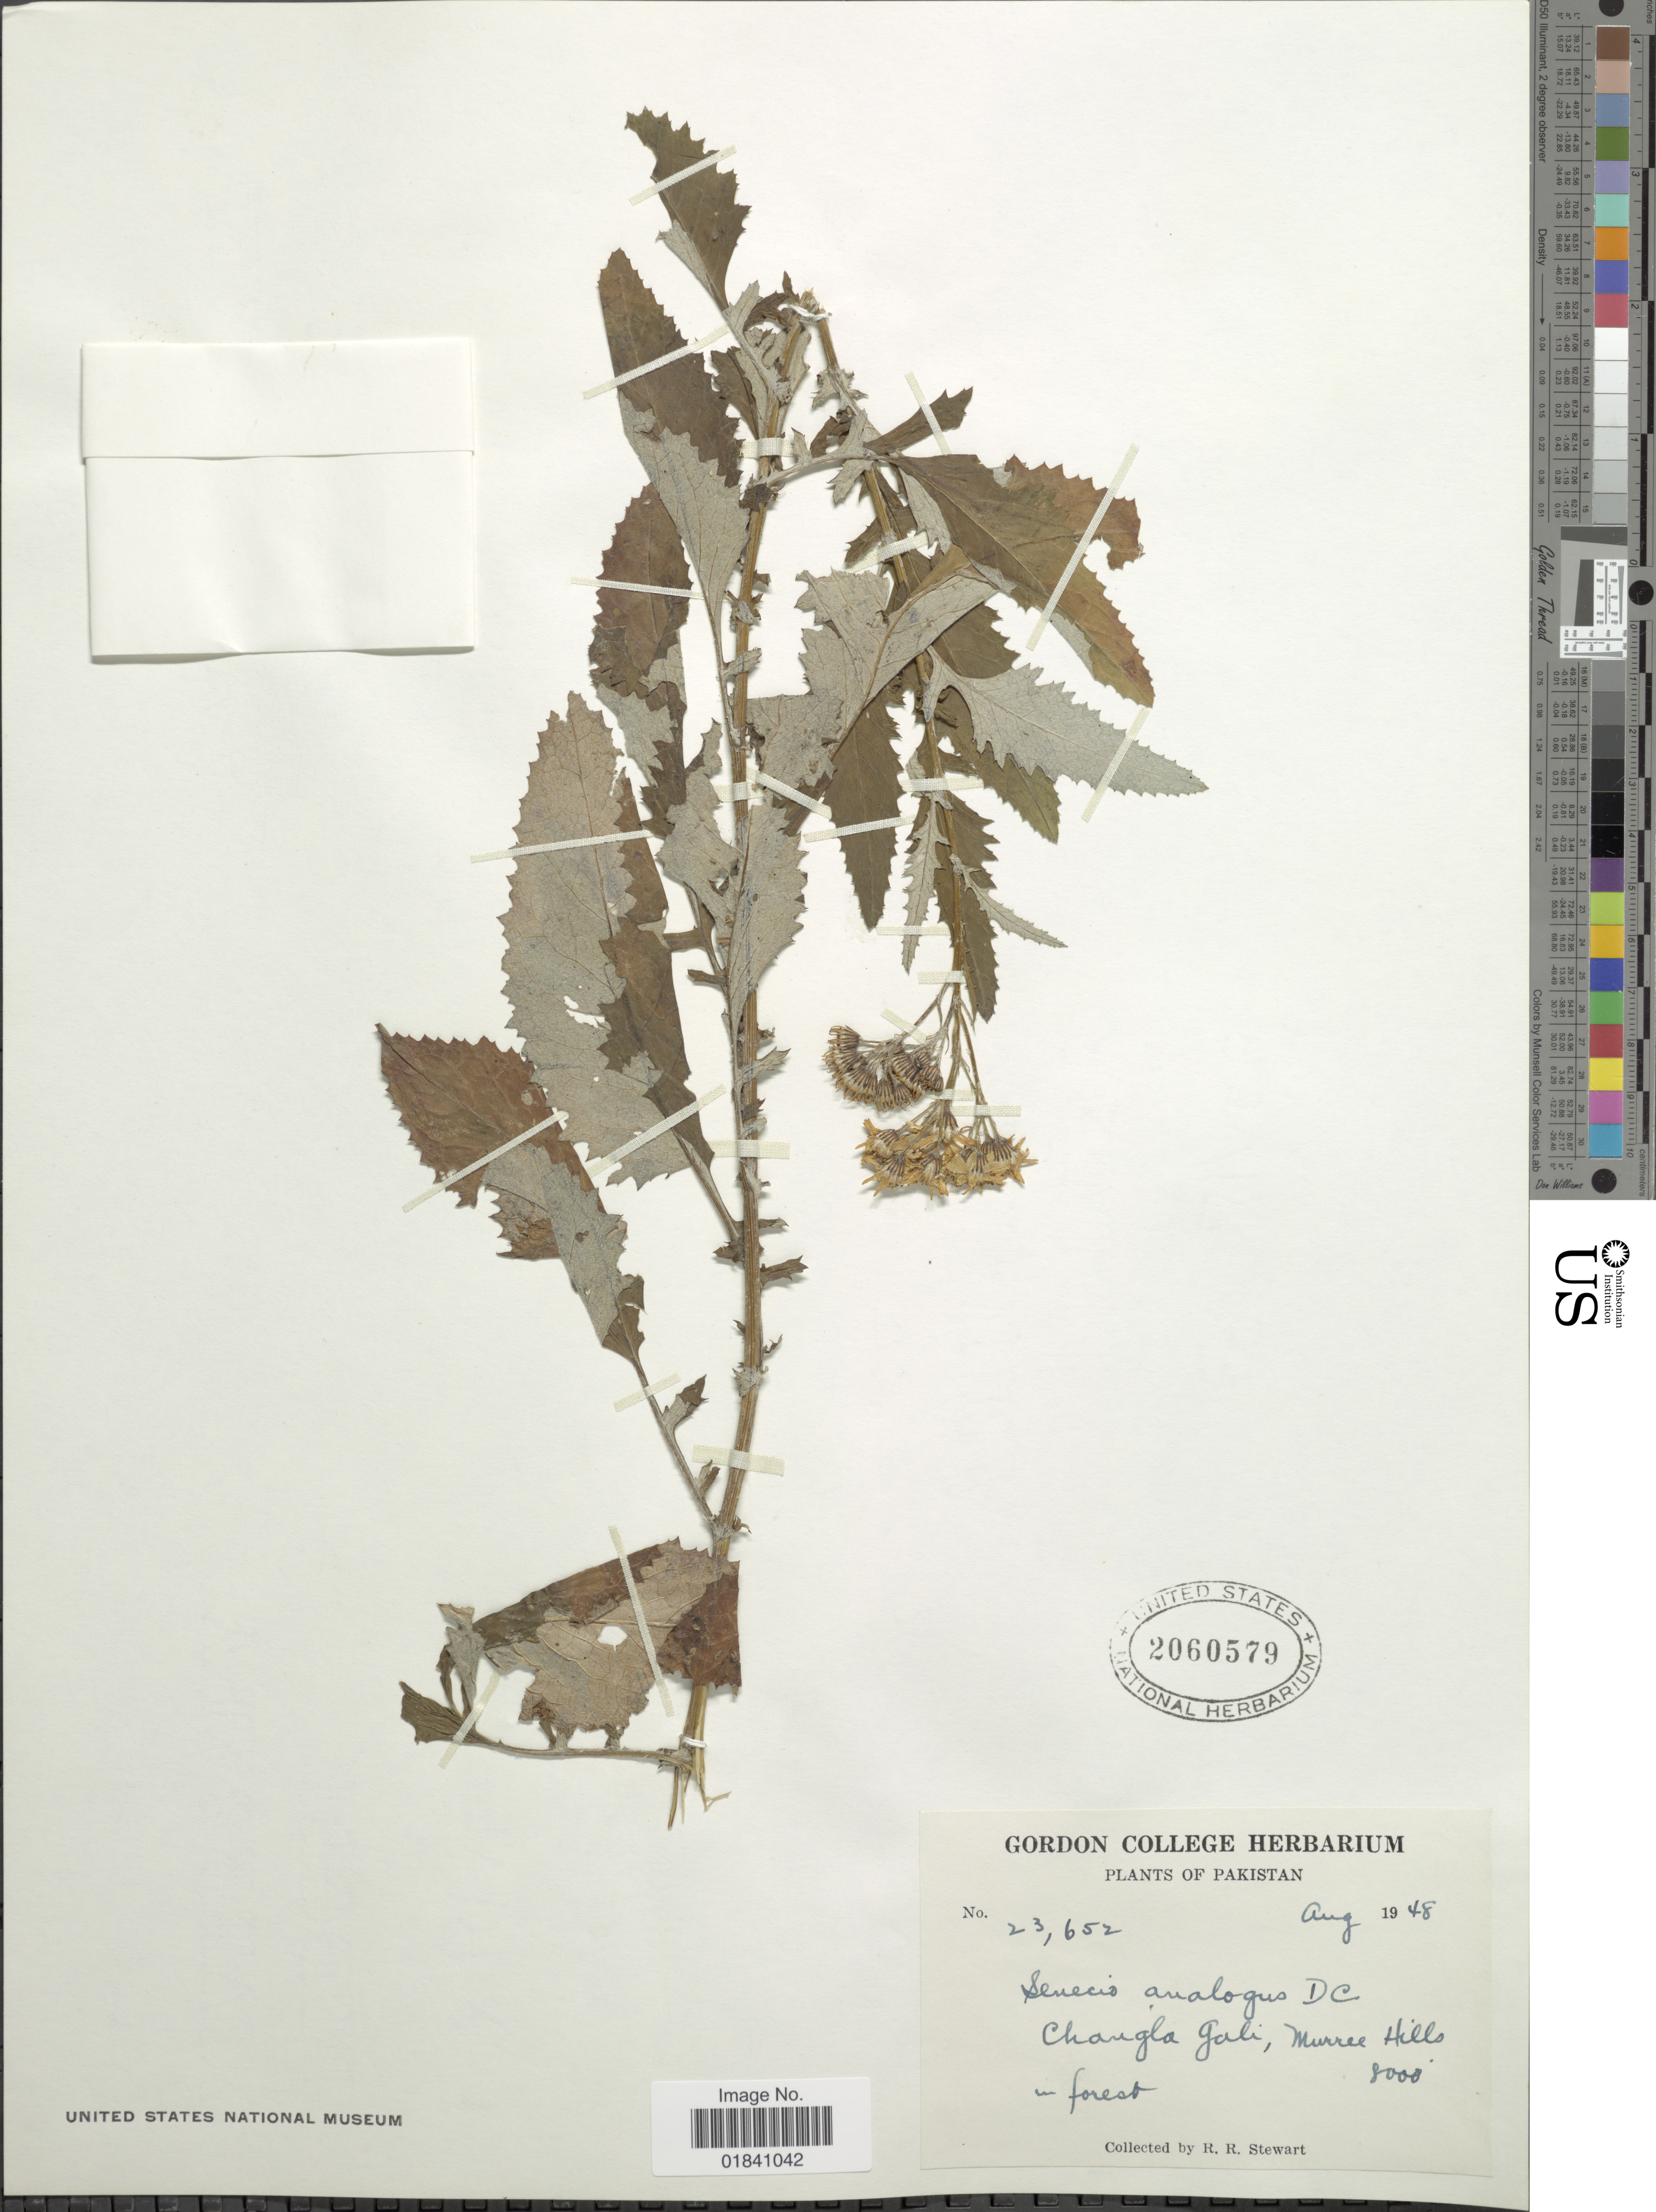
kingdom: Plantae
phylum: Tracheophyta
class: Magnoliopsida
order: Asterales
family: Asteraceae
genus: Senecio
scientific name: Senecio analogus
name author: DC.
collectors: R. R. Stewart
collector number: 23652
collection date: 1948-08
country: Pakistan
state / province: Khyber Pakhtunkhwa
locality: Changla Gali, Murree hills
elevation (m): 2438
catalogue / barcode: US 2060579